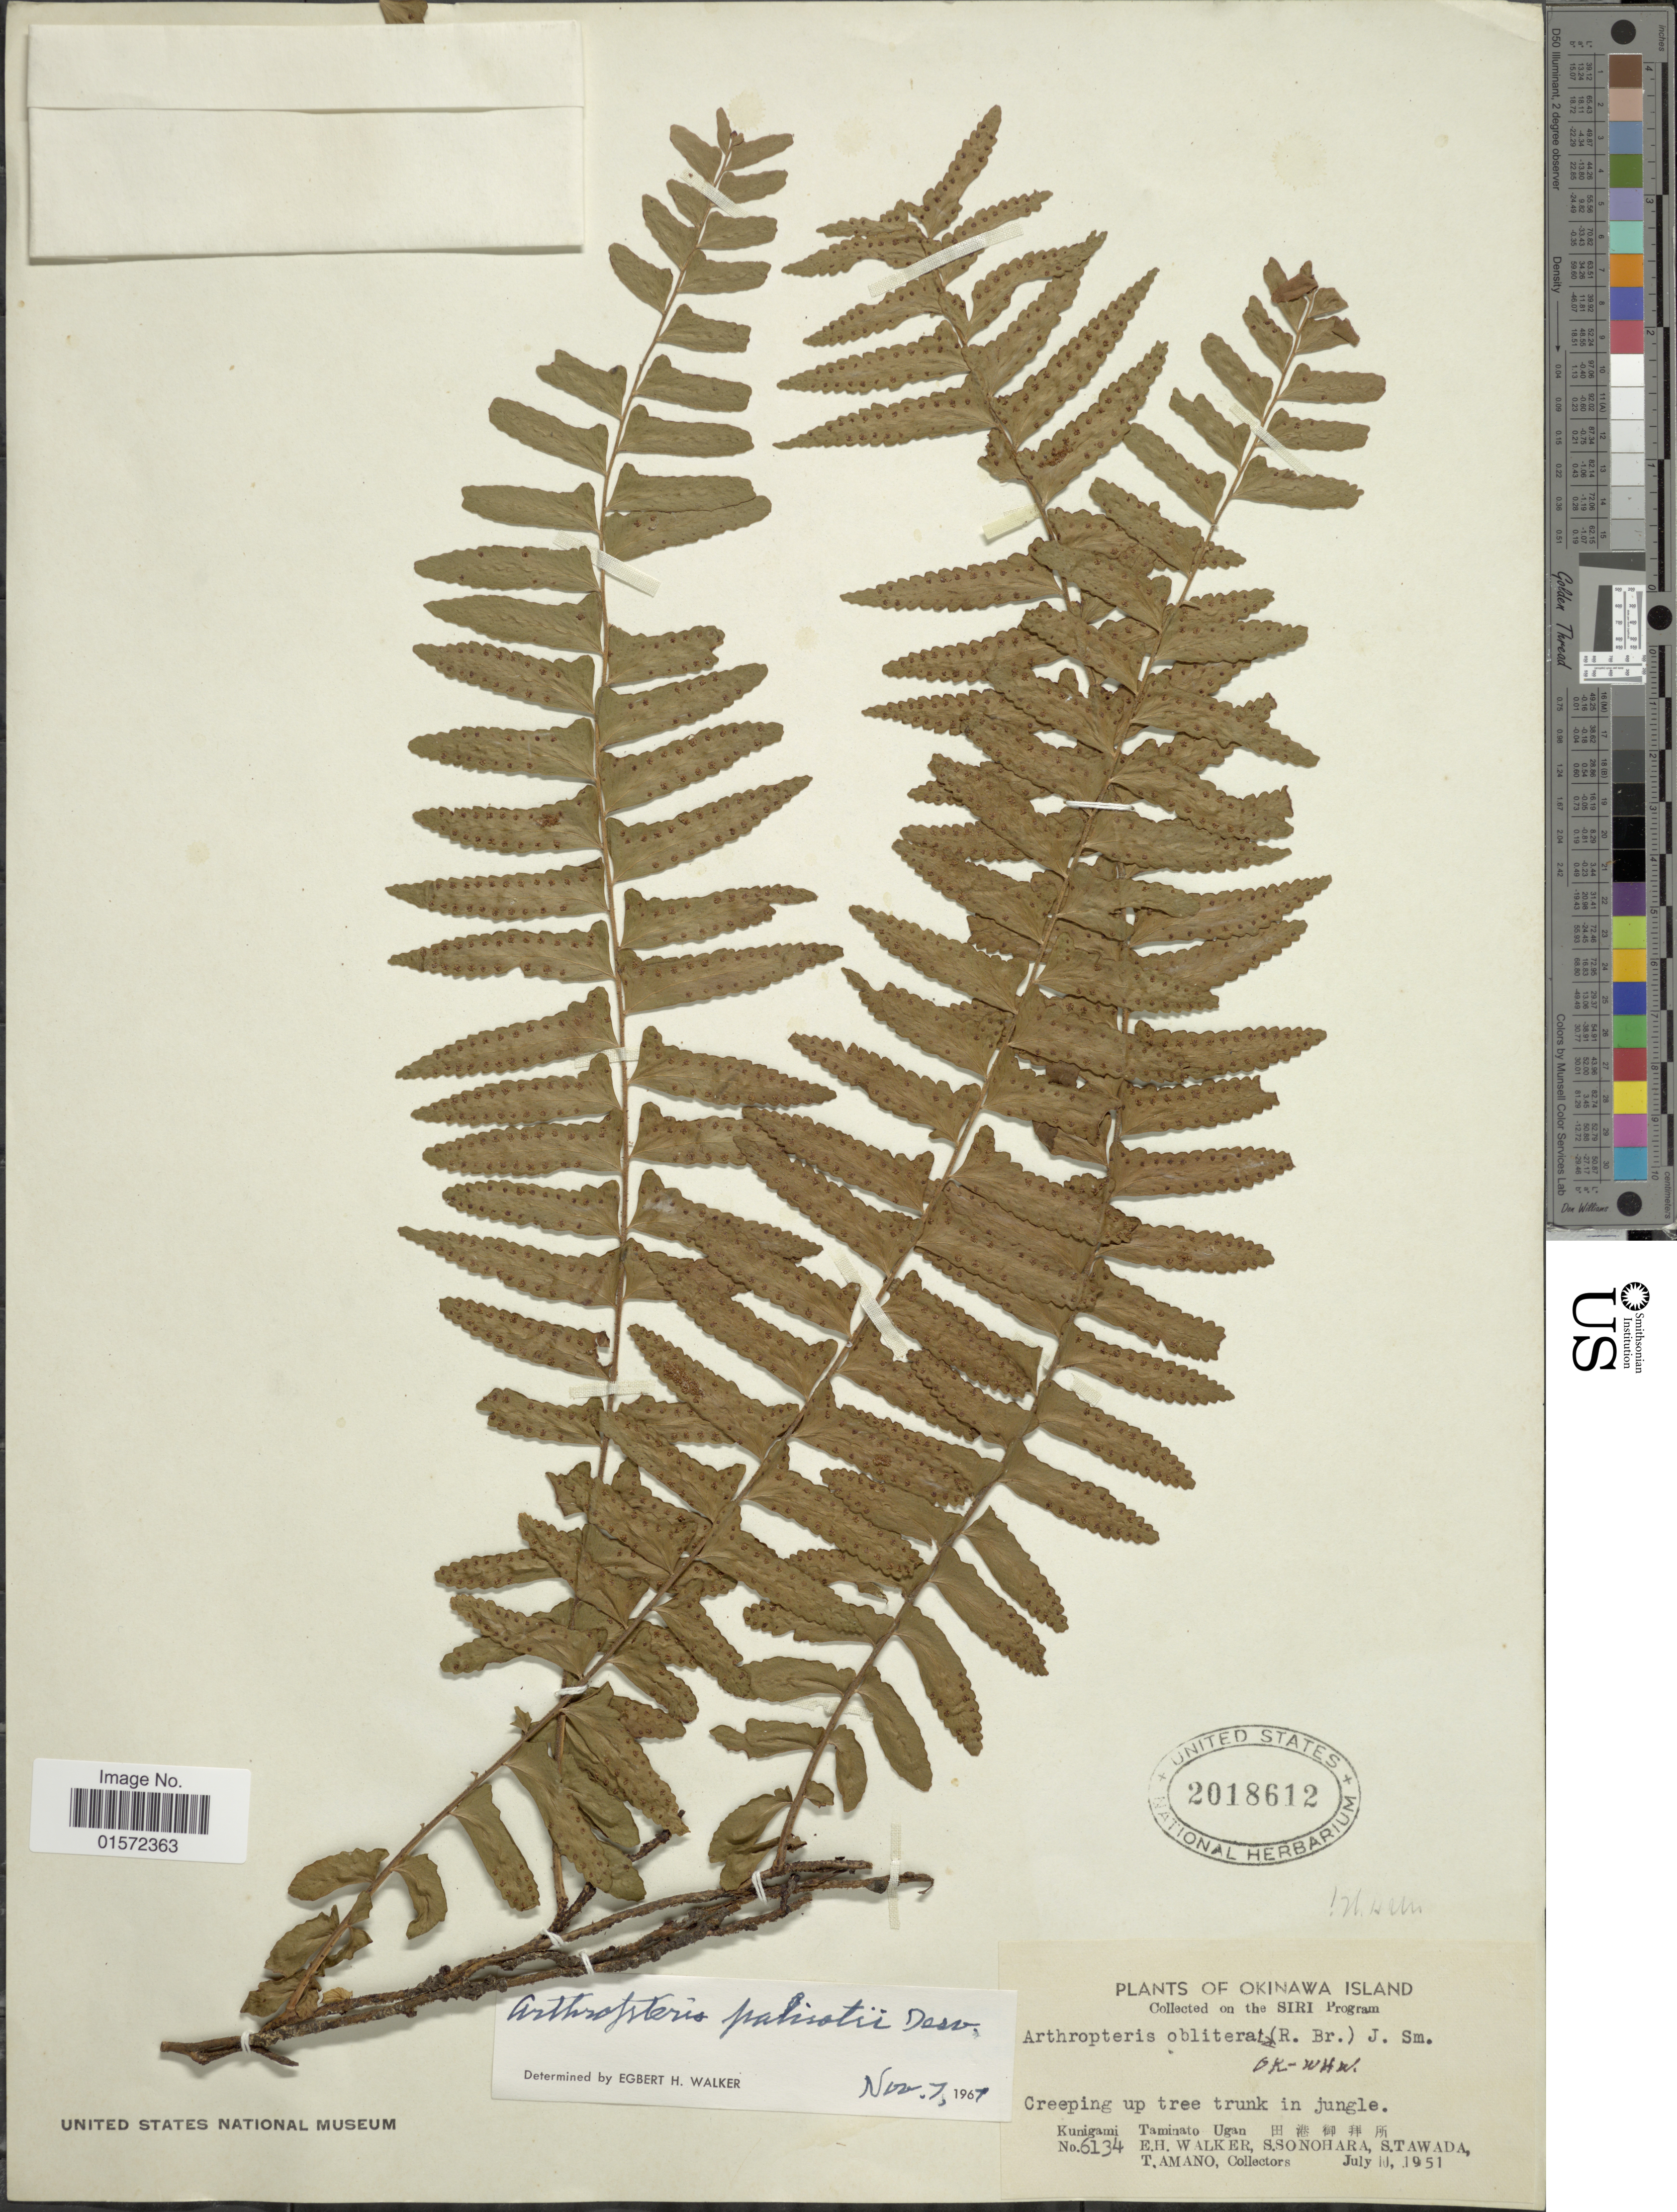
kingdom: Plantae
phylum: Tracheophyta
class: Polypodiopsida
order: Polypodiales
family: Tectariaceae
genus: Arthropteris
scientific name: Arthropteris palisotii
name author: (Desv.) Alston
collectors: E. H. Walker, S. Sonohara, S. Tawada & T. Amano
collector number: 6134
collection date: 1951-07-10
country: Japan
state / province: Okinawa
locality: Okinawa Island, Creeping up tree trunk in jungle, Kungigami taminato Ugan X.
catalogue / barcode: US 2018612